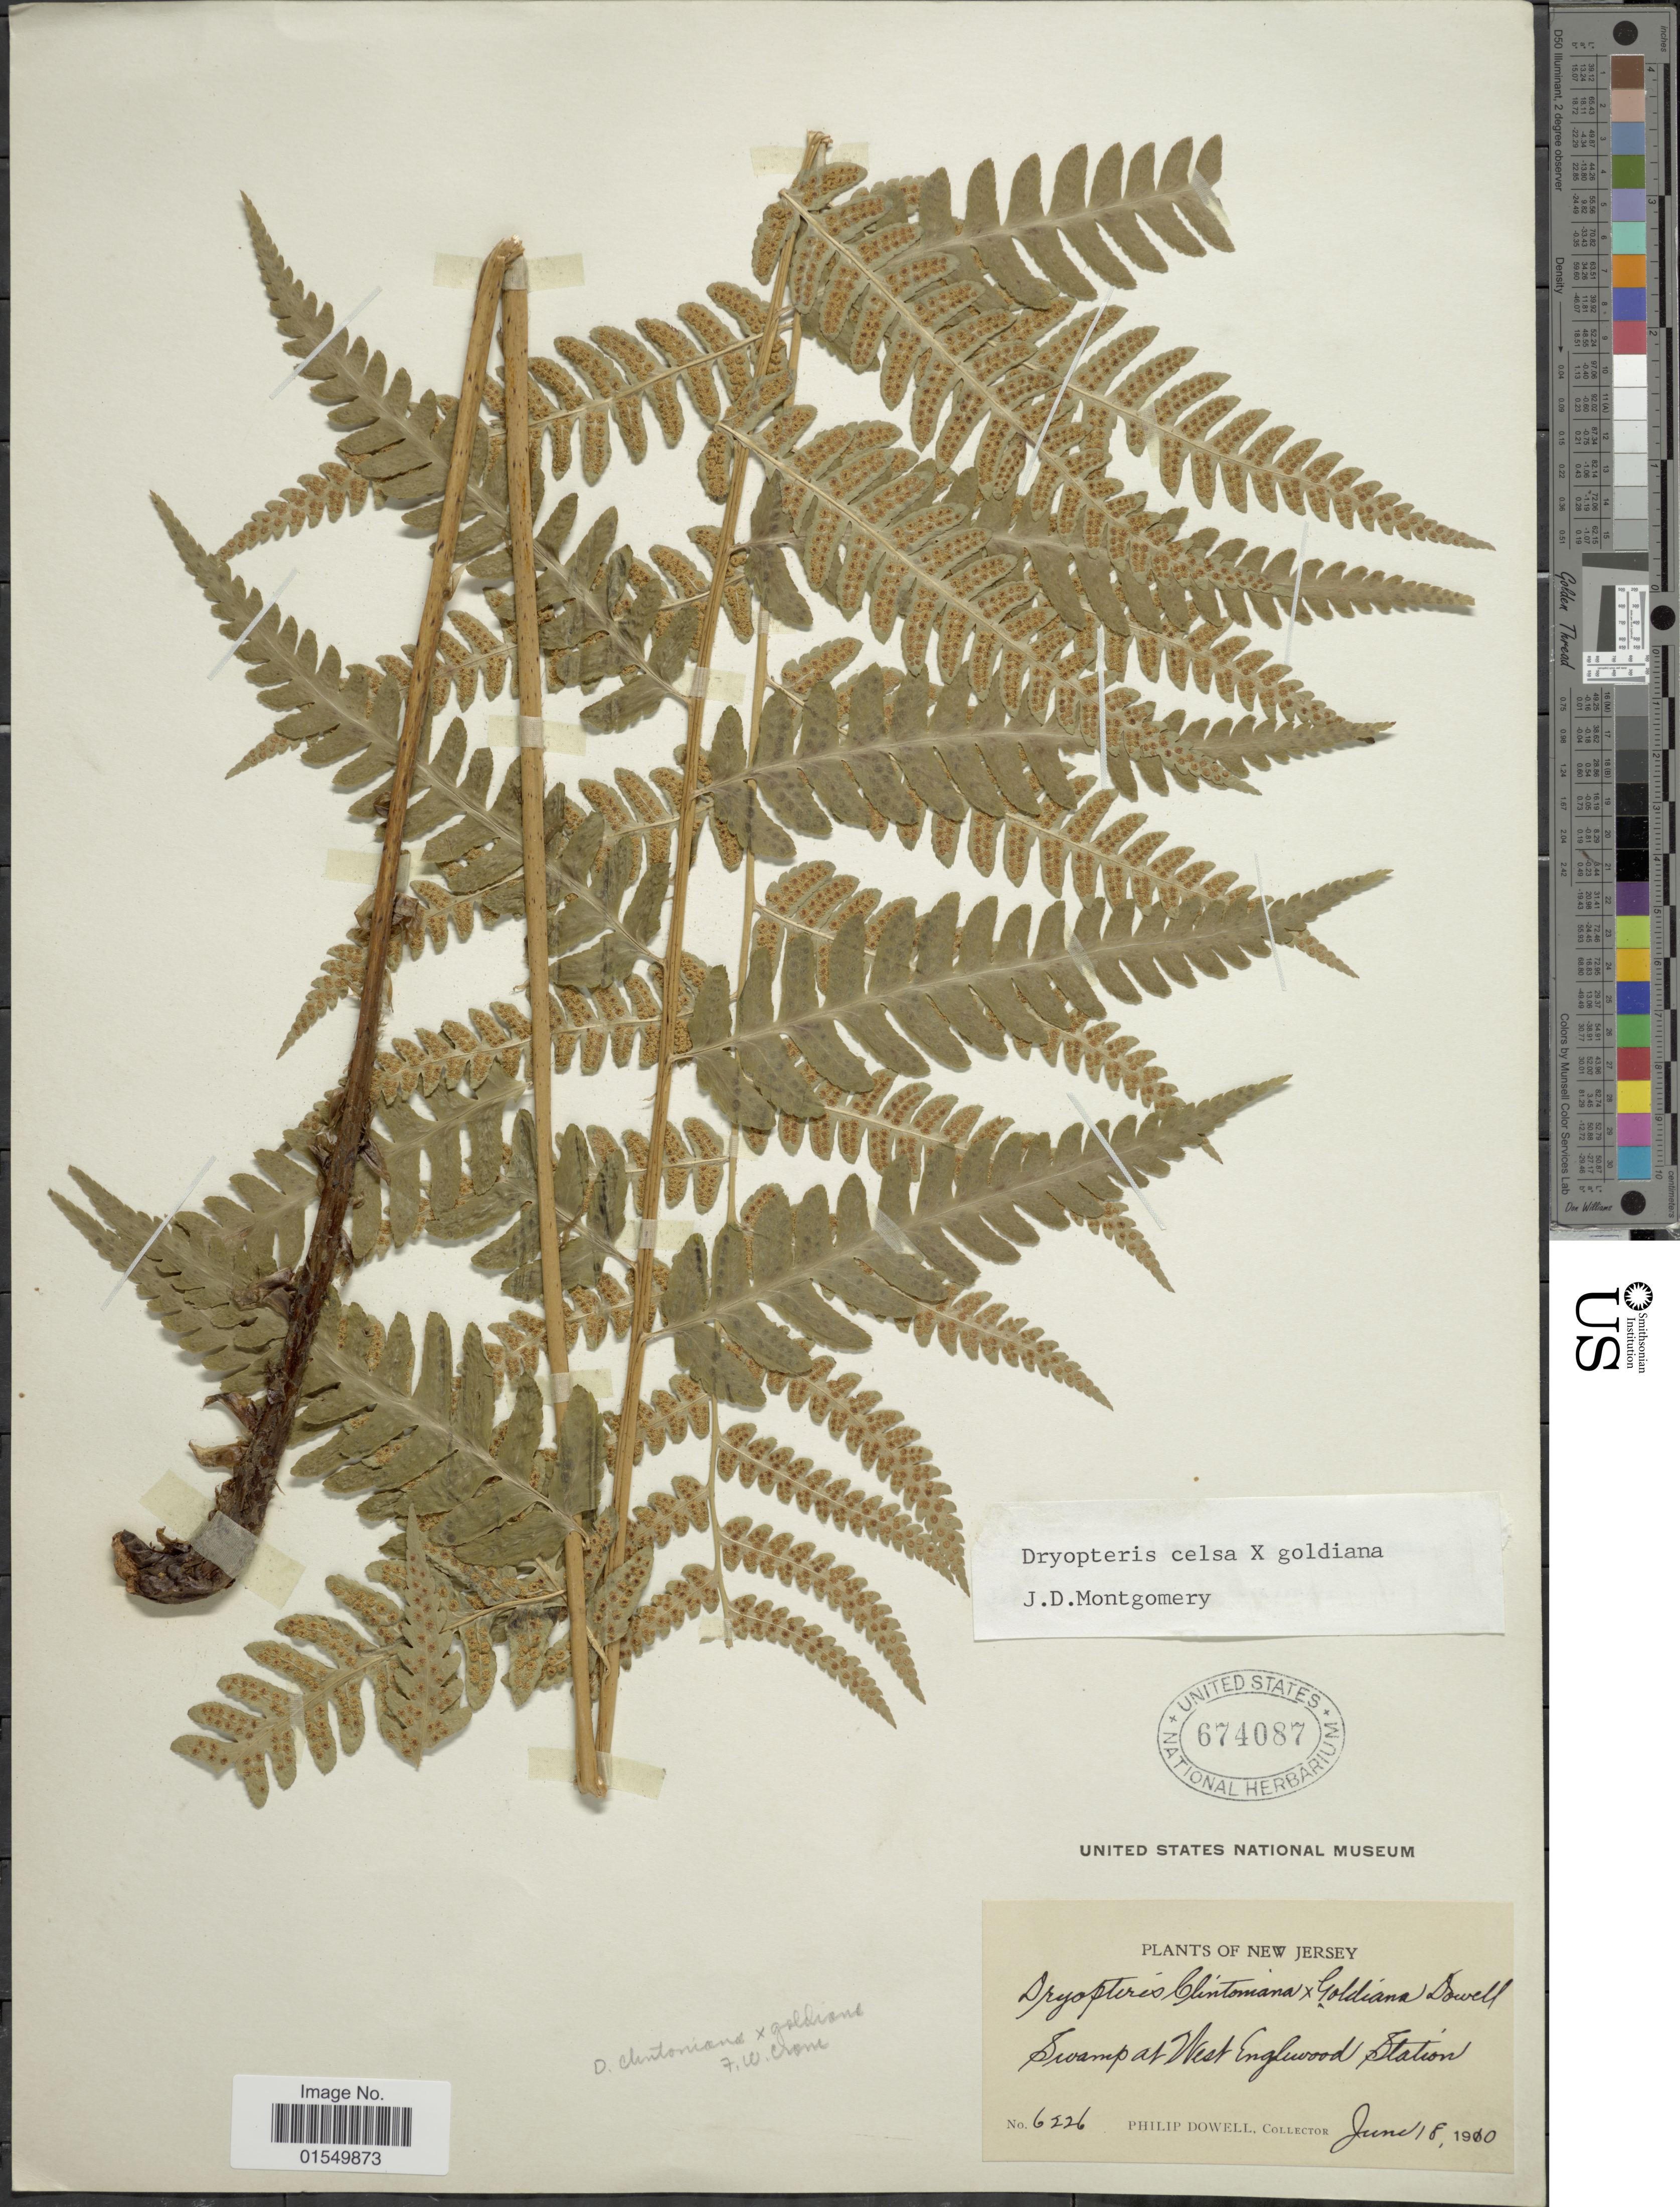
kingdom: Plantae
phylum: Tracheophyta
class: Polypodiopsida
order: Polypodiales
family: Dryopteridaceae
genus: Dryopteris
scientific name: Dryopteris x atropalustris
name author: Small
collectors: P. Dowell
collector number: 6226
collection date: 1910-06-18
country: United States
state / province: New Jersey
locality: Swamp at West Englewood Station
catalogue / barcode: US 674087